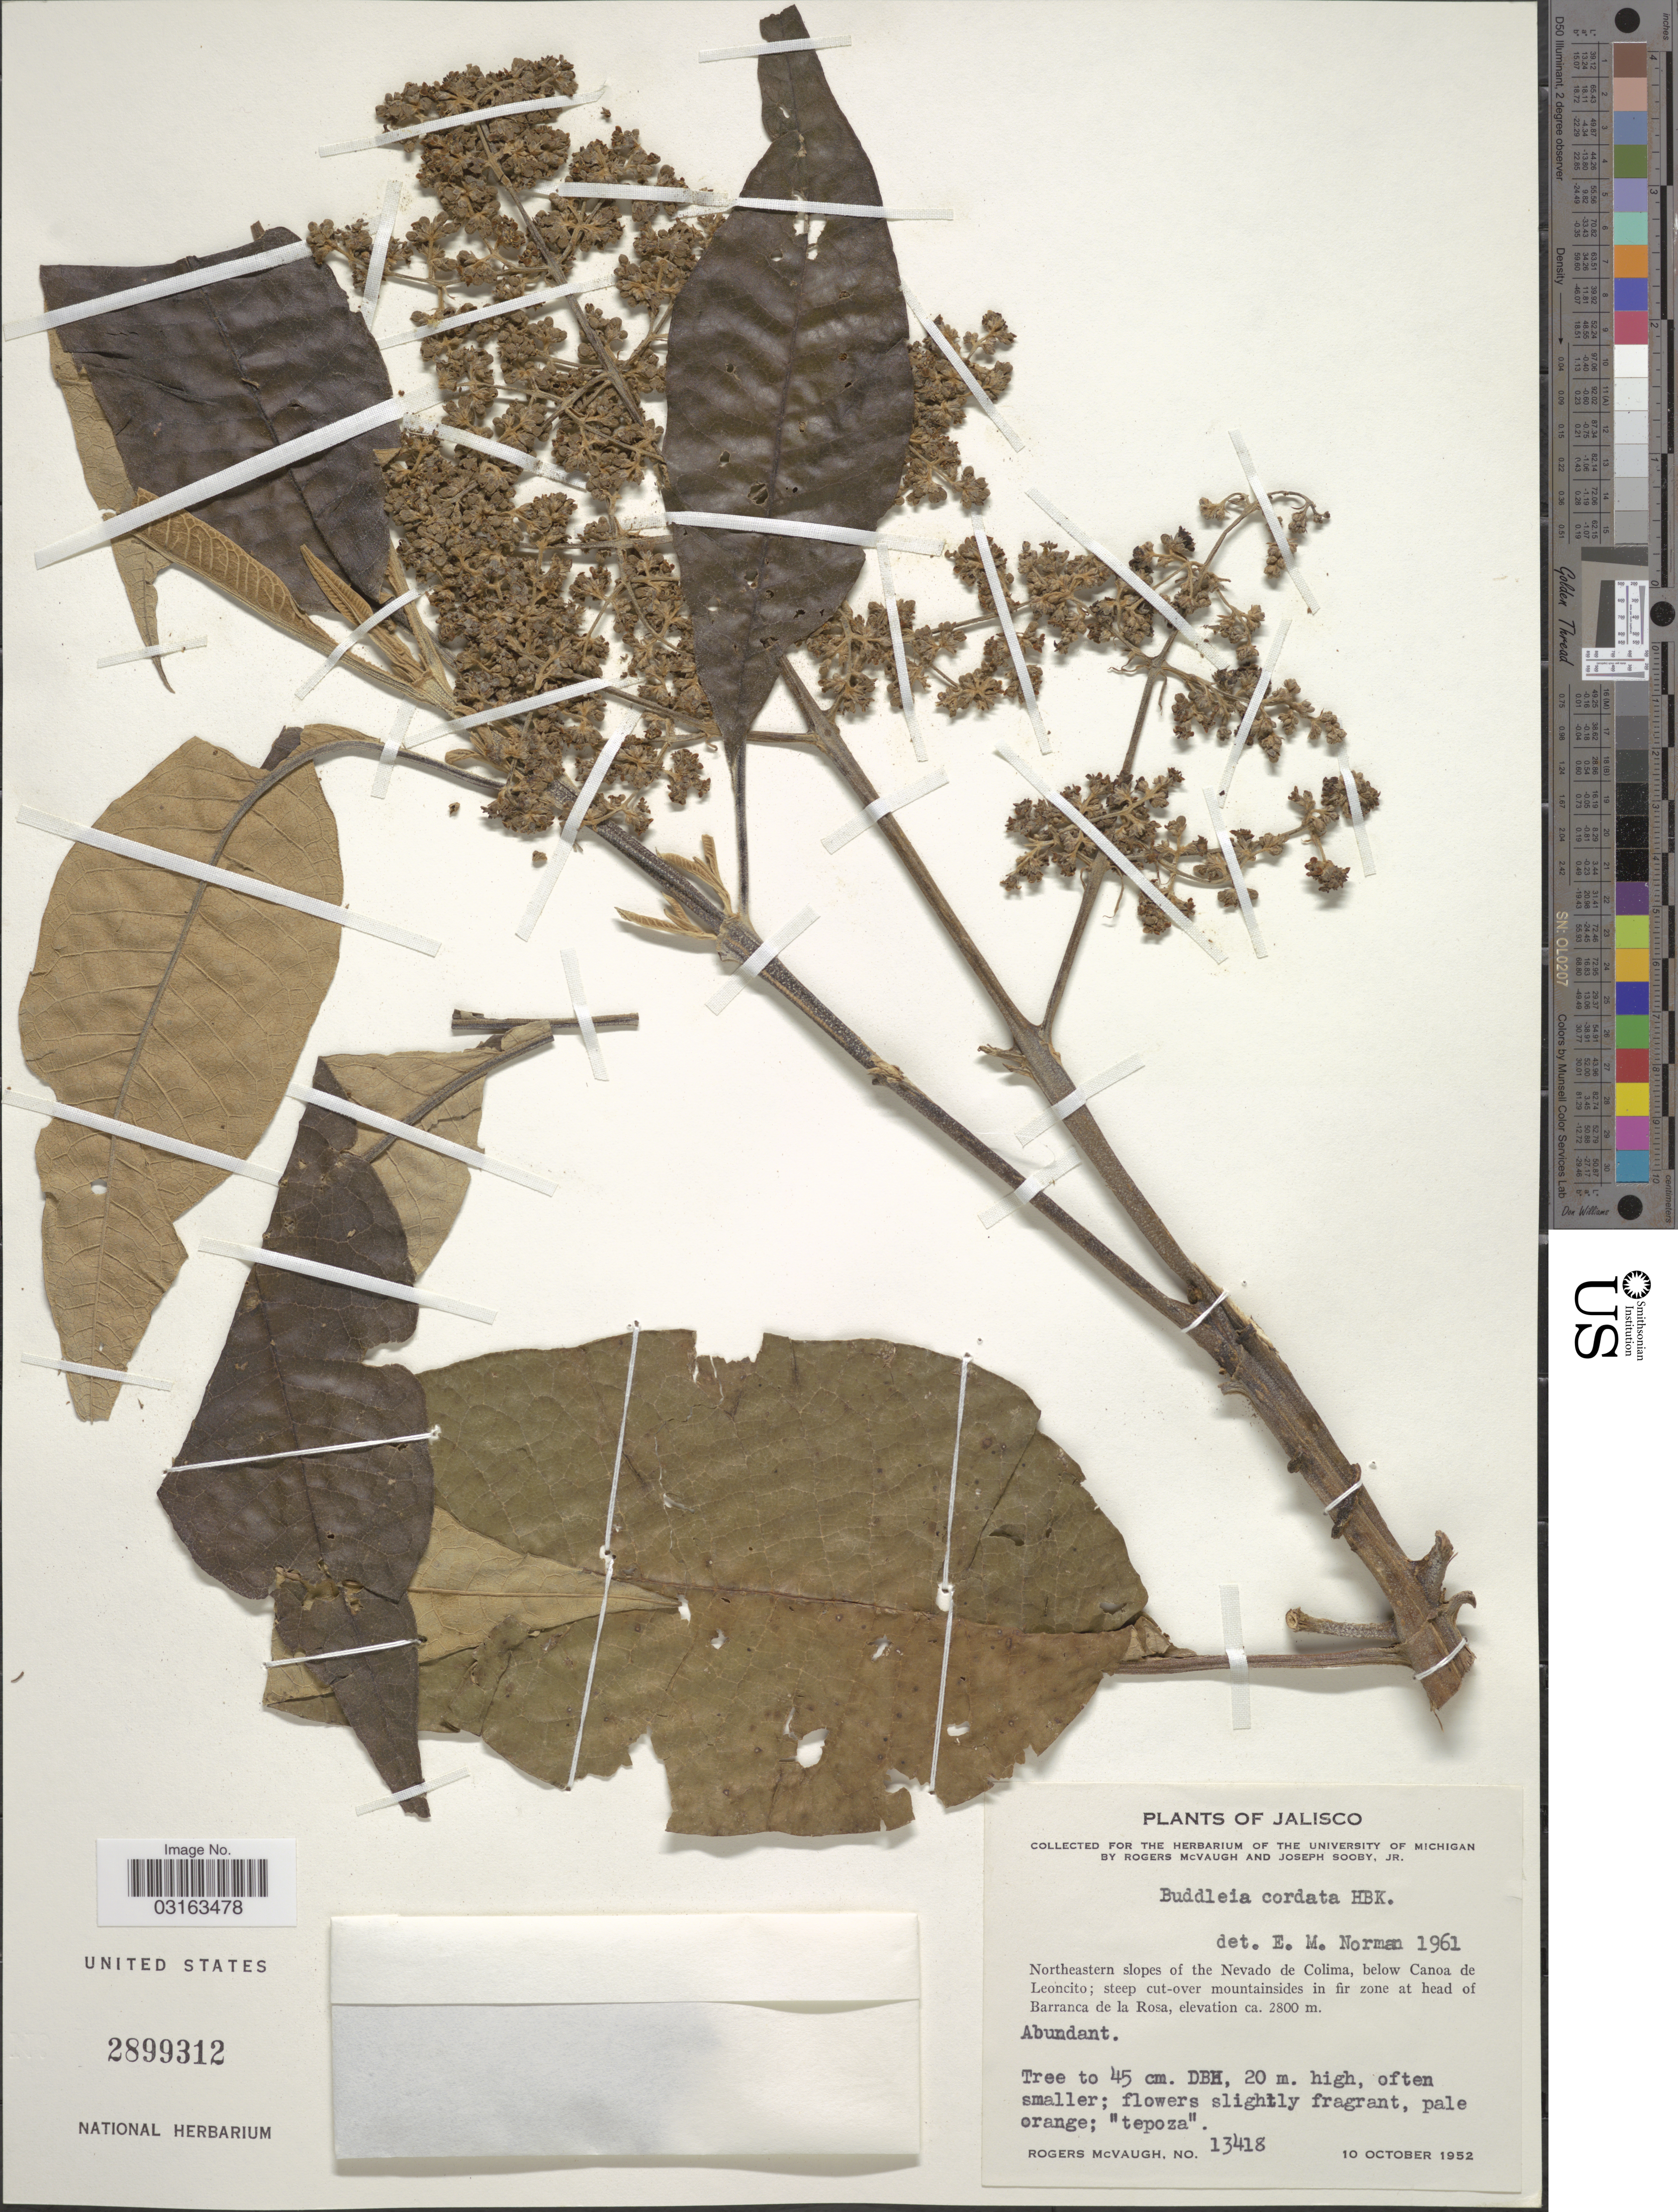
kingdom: Plantae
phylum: Tracheophyta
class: Magnoliopsida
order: Lamiales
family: Scrophulariaceae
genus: Buddleja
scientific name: Buddleja cordata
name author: Kunth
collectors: R. McVaugh & J. Sooby Jr.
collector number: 13418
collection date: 1952-10-10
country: Mexico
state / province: Jalisco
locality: Northern slopes of the Nevado de Colima, below Canoa de Leoncito; steep cut-over mountainsides in fir zone at head of Barranca de la Rosa.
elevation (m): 2800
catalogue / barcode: US 2899312